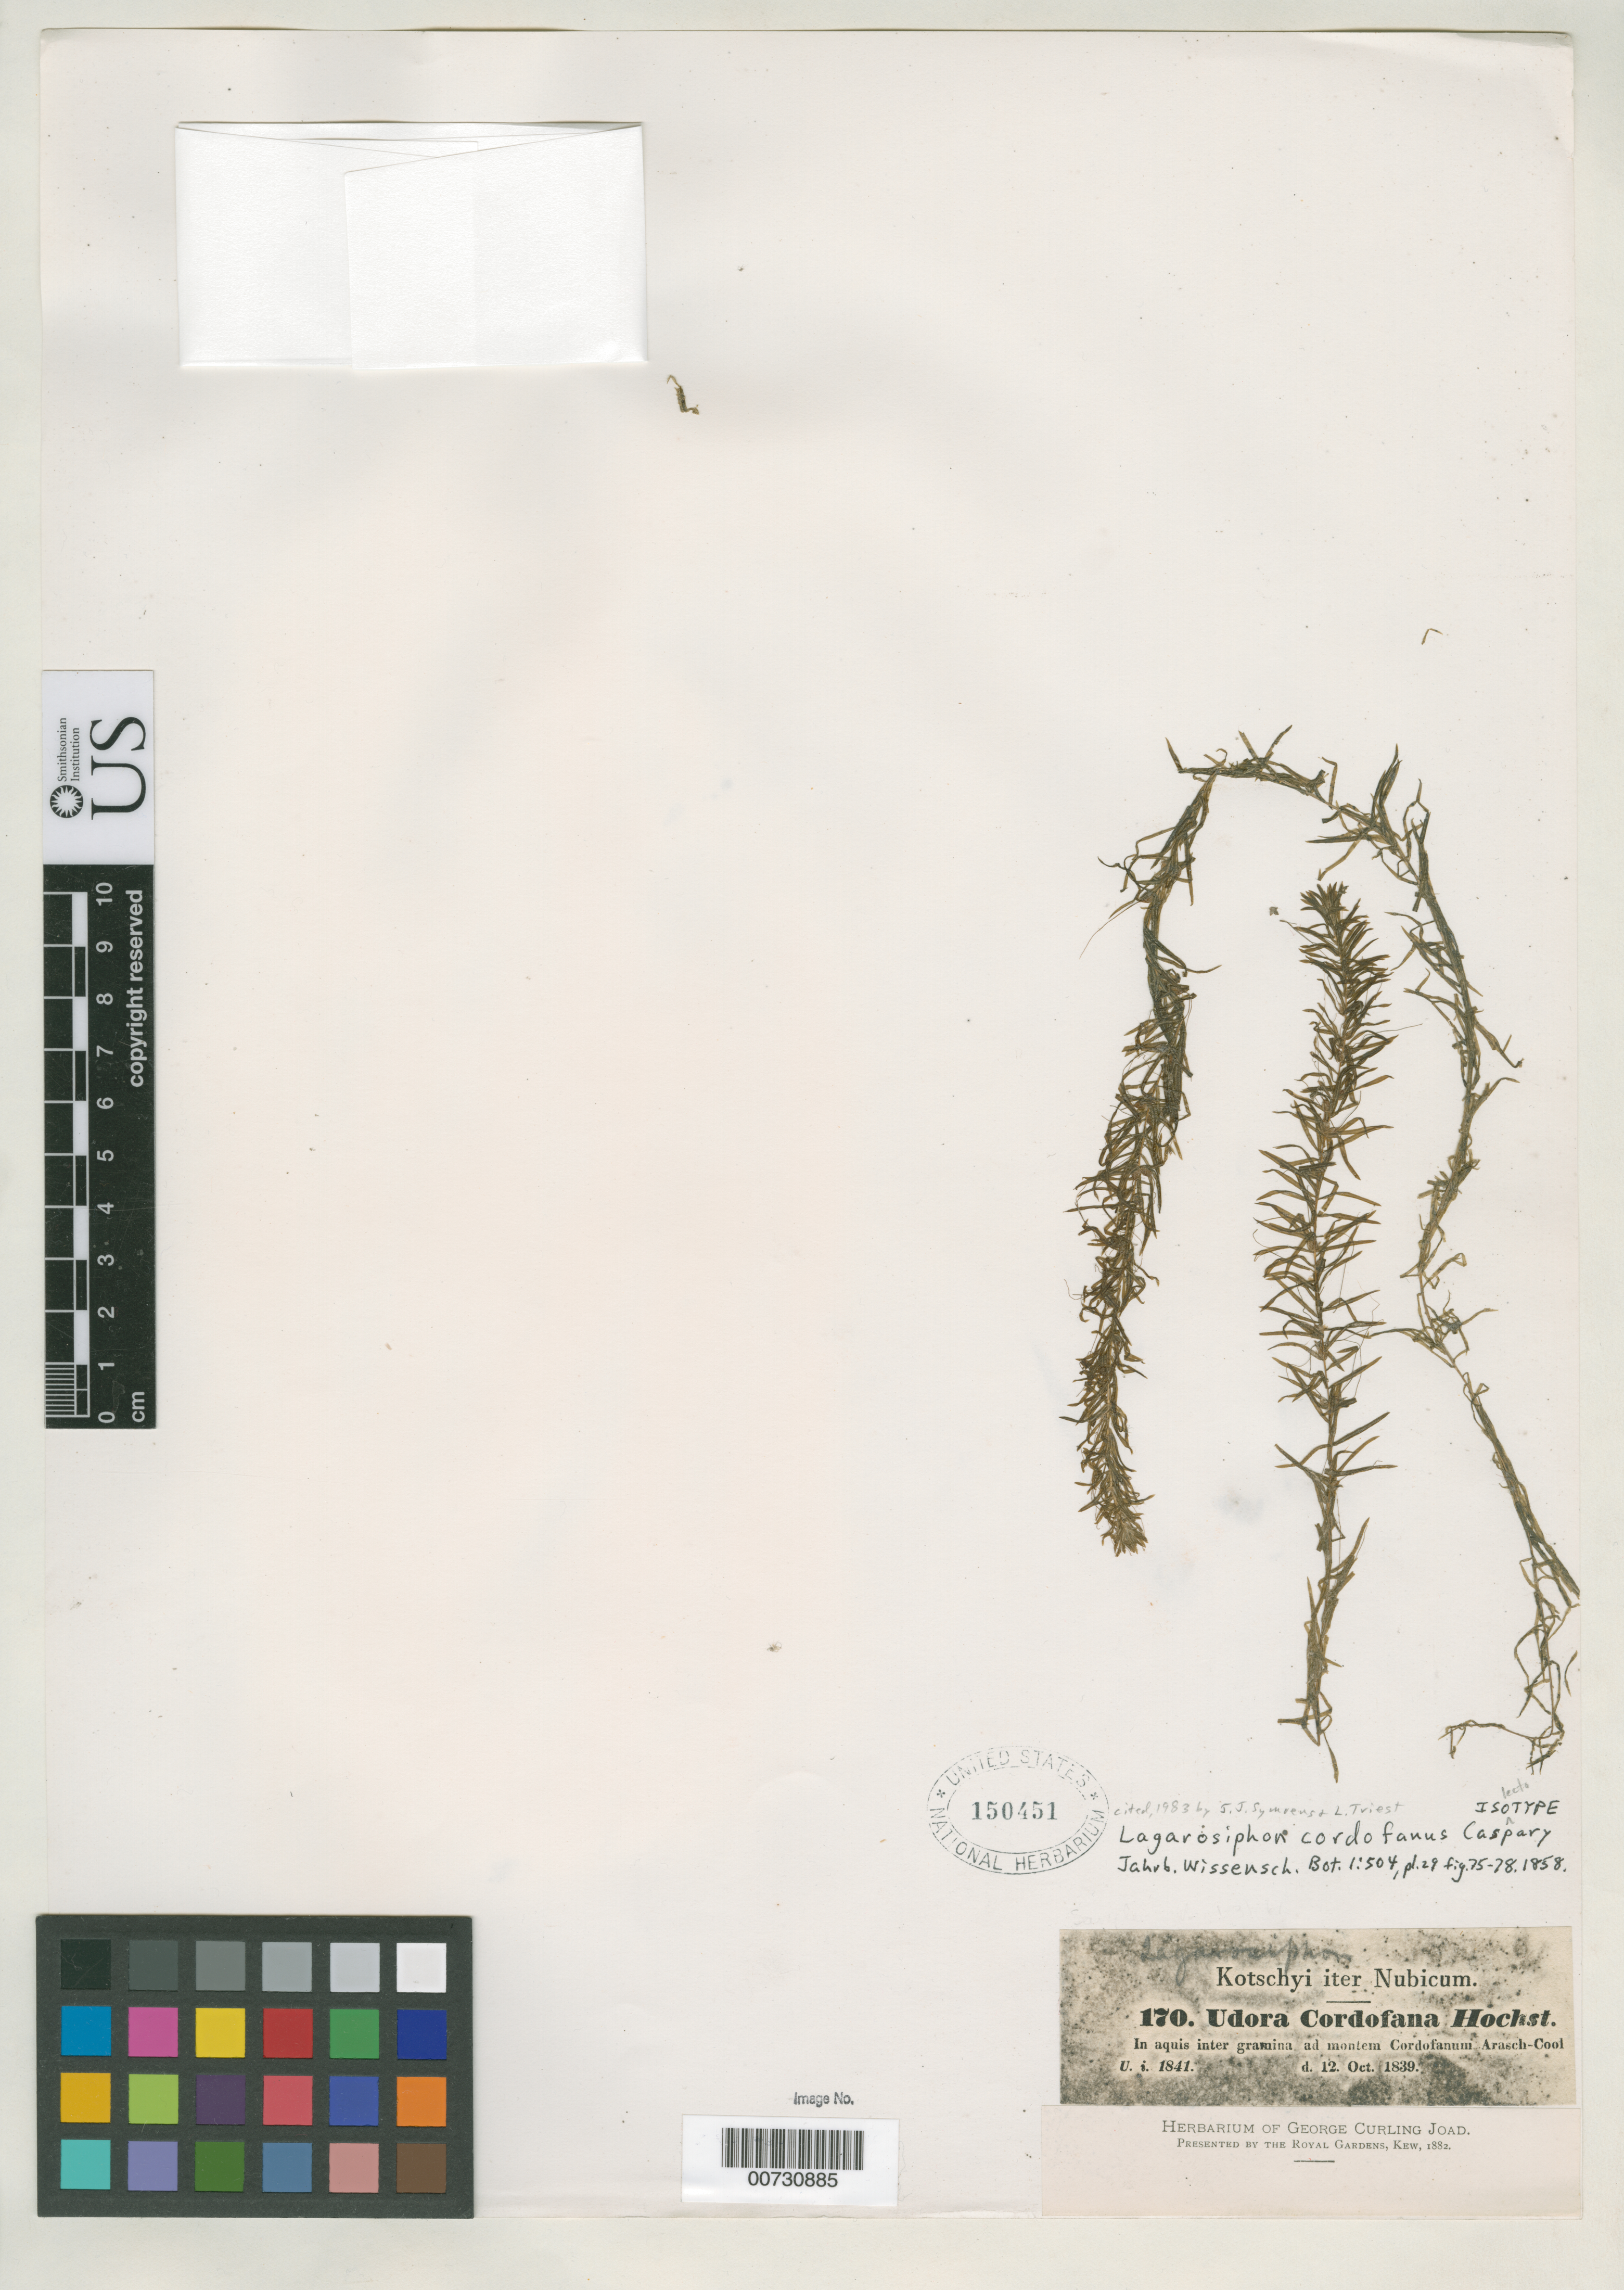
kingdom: Plantae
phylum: Tracheophyta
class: Liliopsida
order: Alismatales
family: Hydrocharitaceae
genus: Lagarosiphon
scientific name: Lagarosiphon cordofanus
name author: Casp.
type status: Isolectotype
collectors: K. G. Kotschy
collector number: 170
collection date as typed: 12 Oct 1839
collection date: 1839-10-12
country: Sudan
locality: In aquis inter gramina ad montem Cordofanum Arasch-Cool.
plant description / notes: Holotype B (destroyed).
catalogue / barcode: US 150451